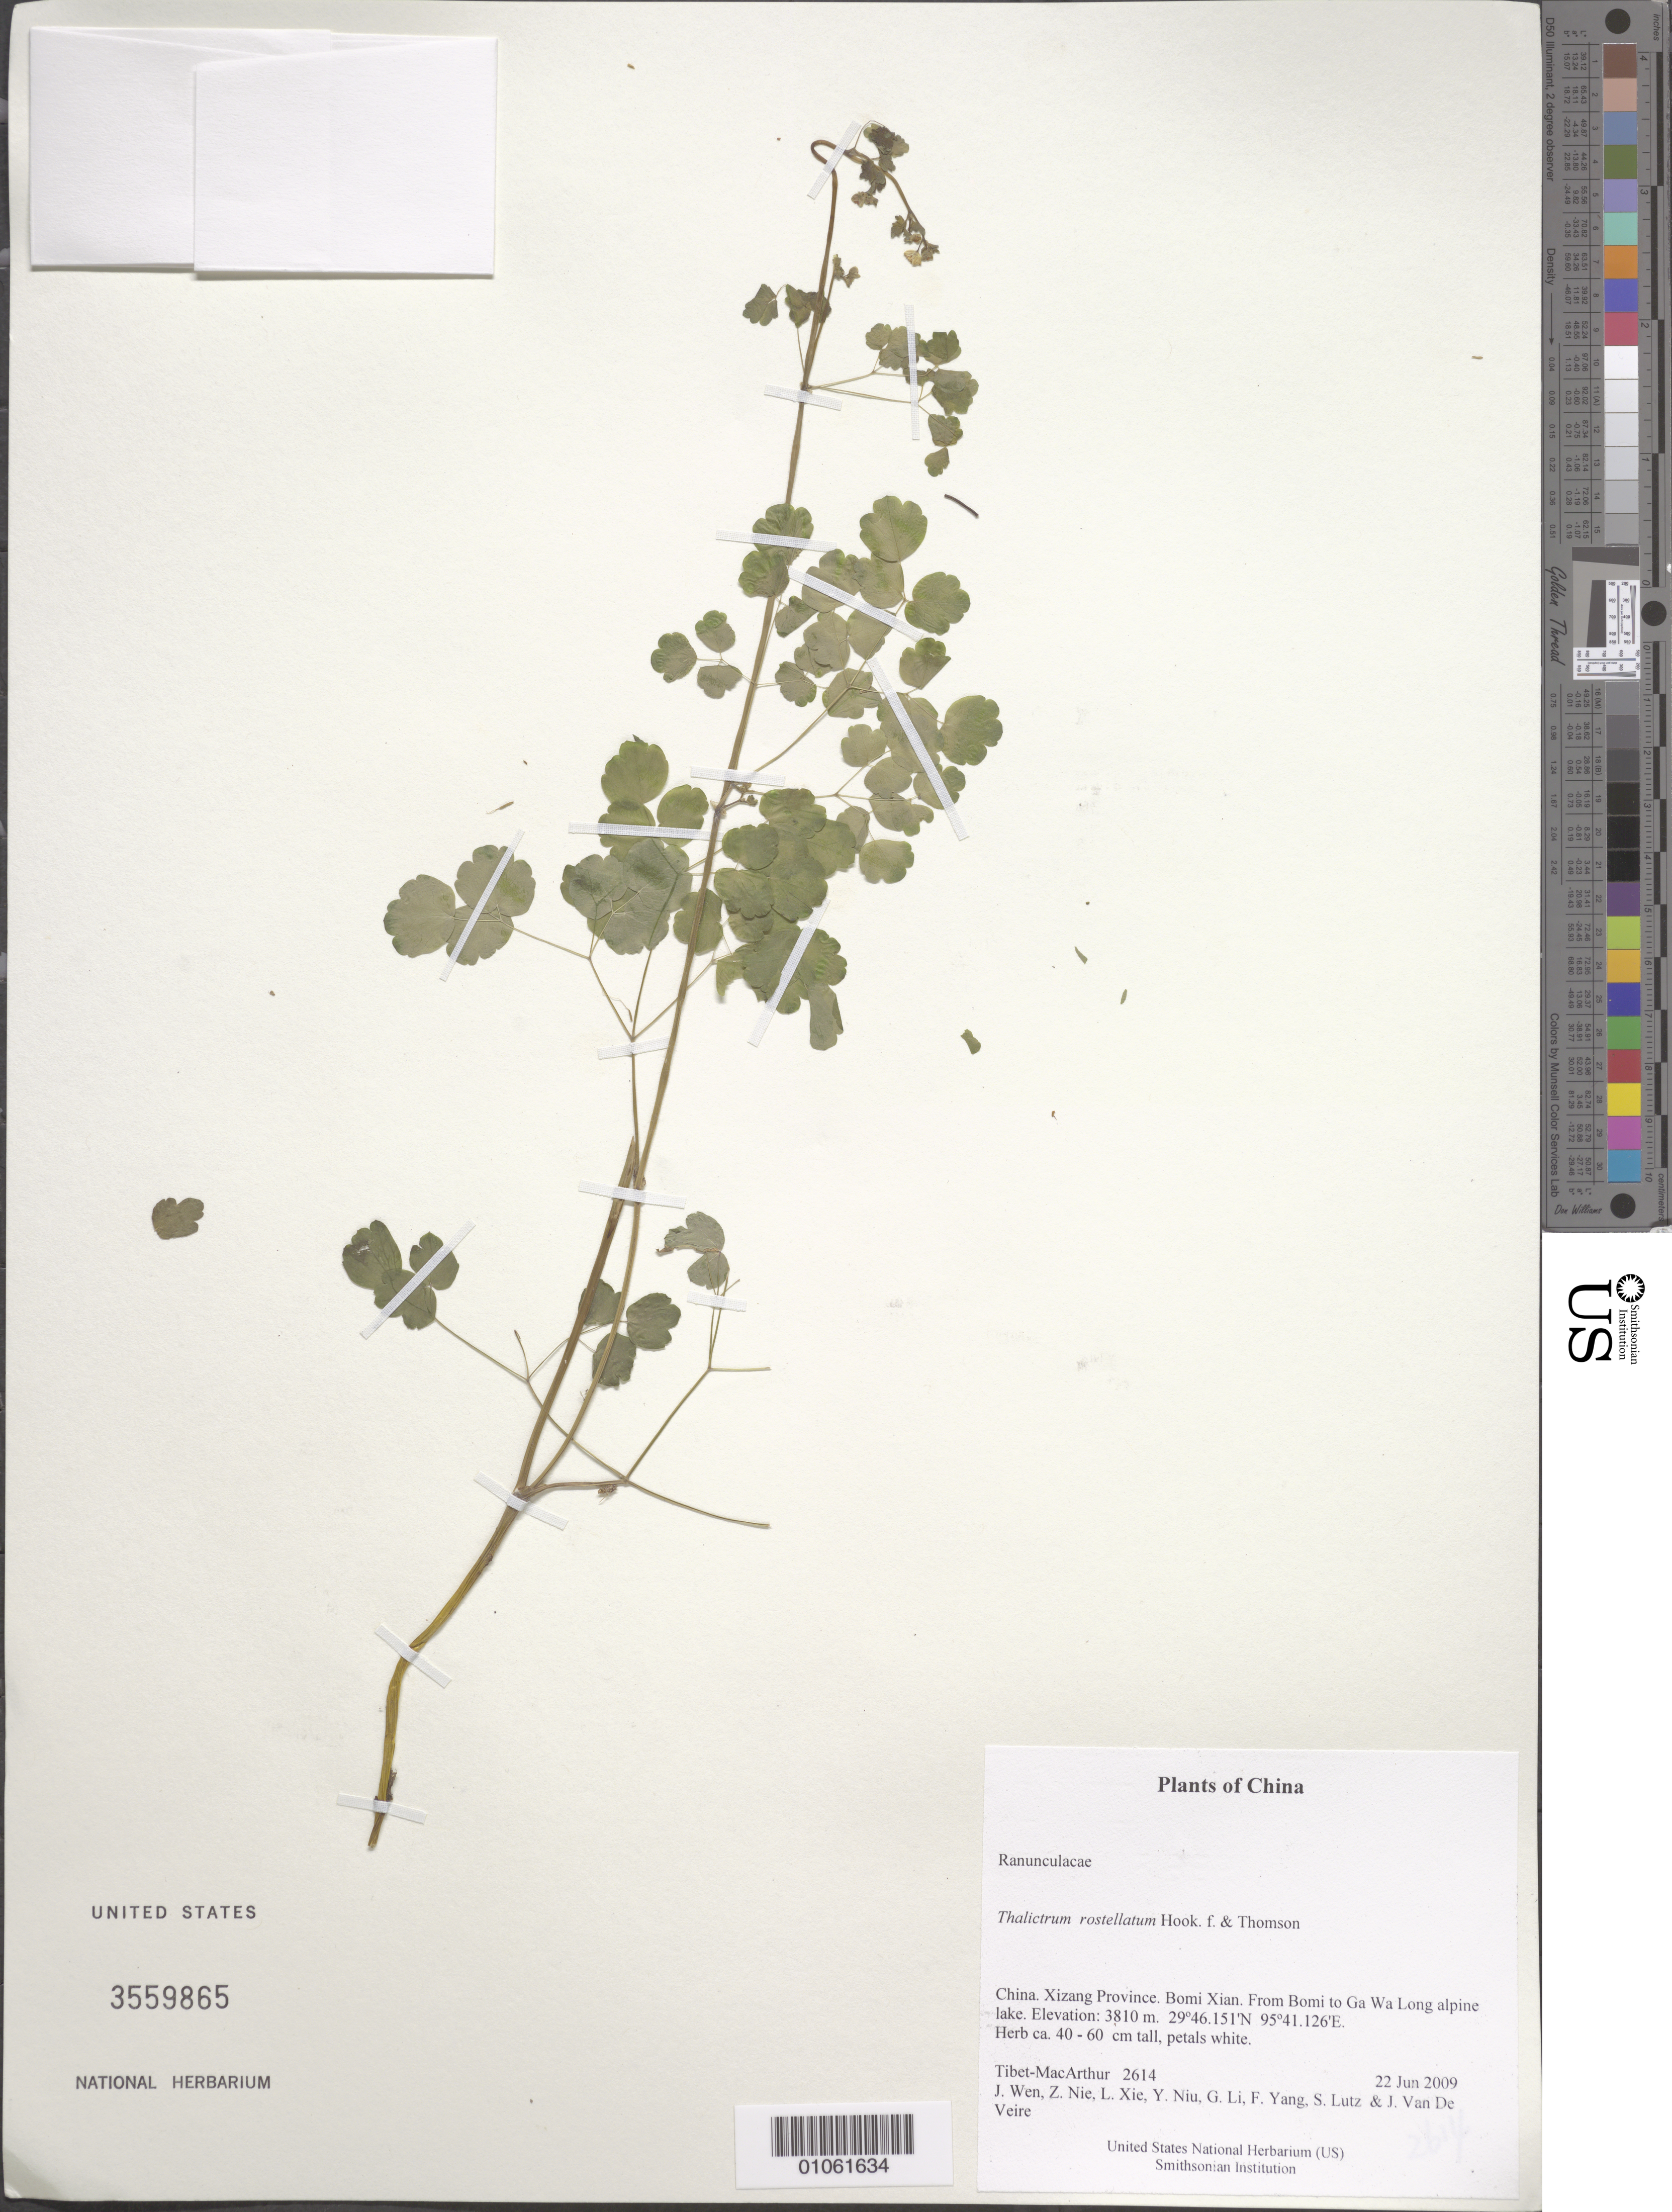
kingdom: Plantae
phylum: Tracheophyta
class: Magnoliopsida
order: Ranunculales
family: Ranunculaceae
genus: Thalictrum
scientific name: Thalictrum rostellatum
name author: Hook. f. & Thomson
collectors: Tibet-MacArthur, J. Wen, Z. Nie, L. Xie, Y. Niu, G. Li, F. Yang, S. Lutz & J. Van De Veire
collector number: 2614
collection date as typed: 22 Jun 2009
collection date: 2009-06-22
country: China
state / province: Xizang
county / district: Bomi Xian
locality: From Bomi to Ga Wa Long alpine lake.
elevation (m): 3810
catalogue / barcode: US 3559865